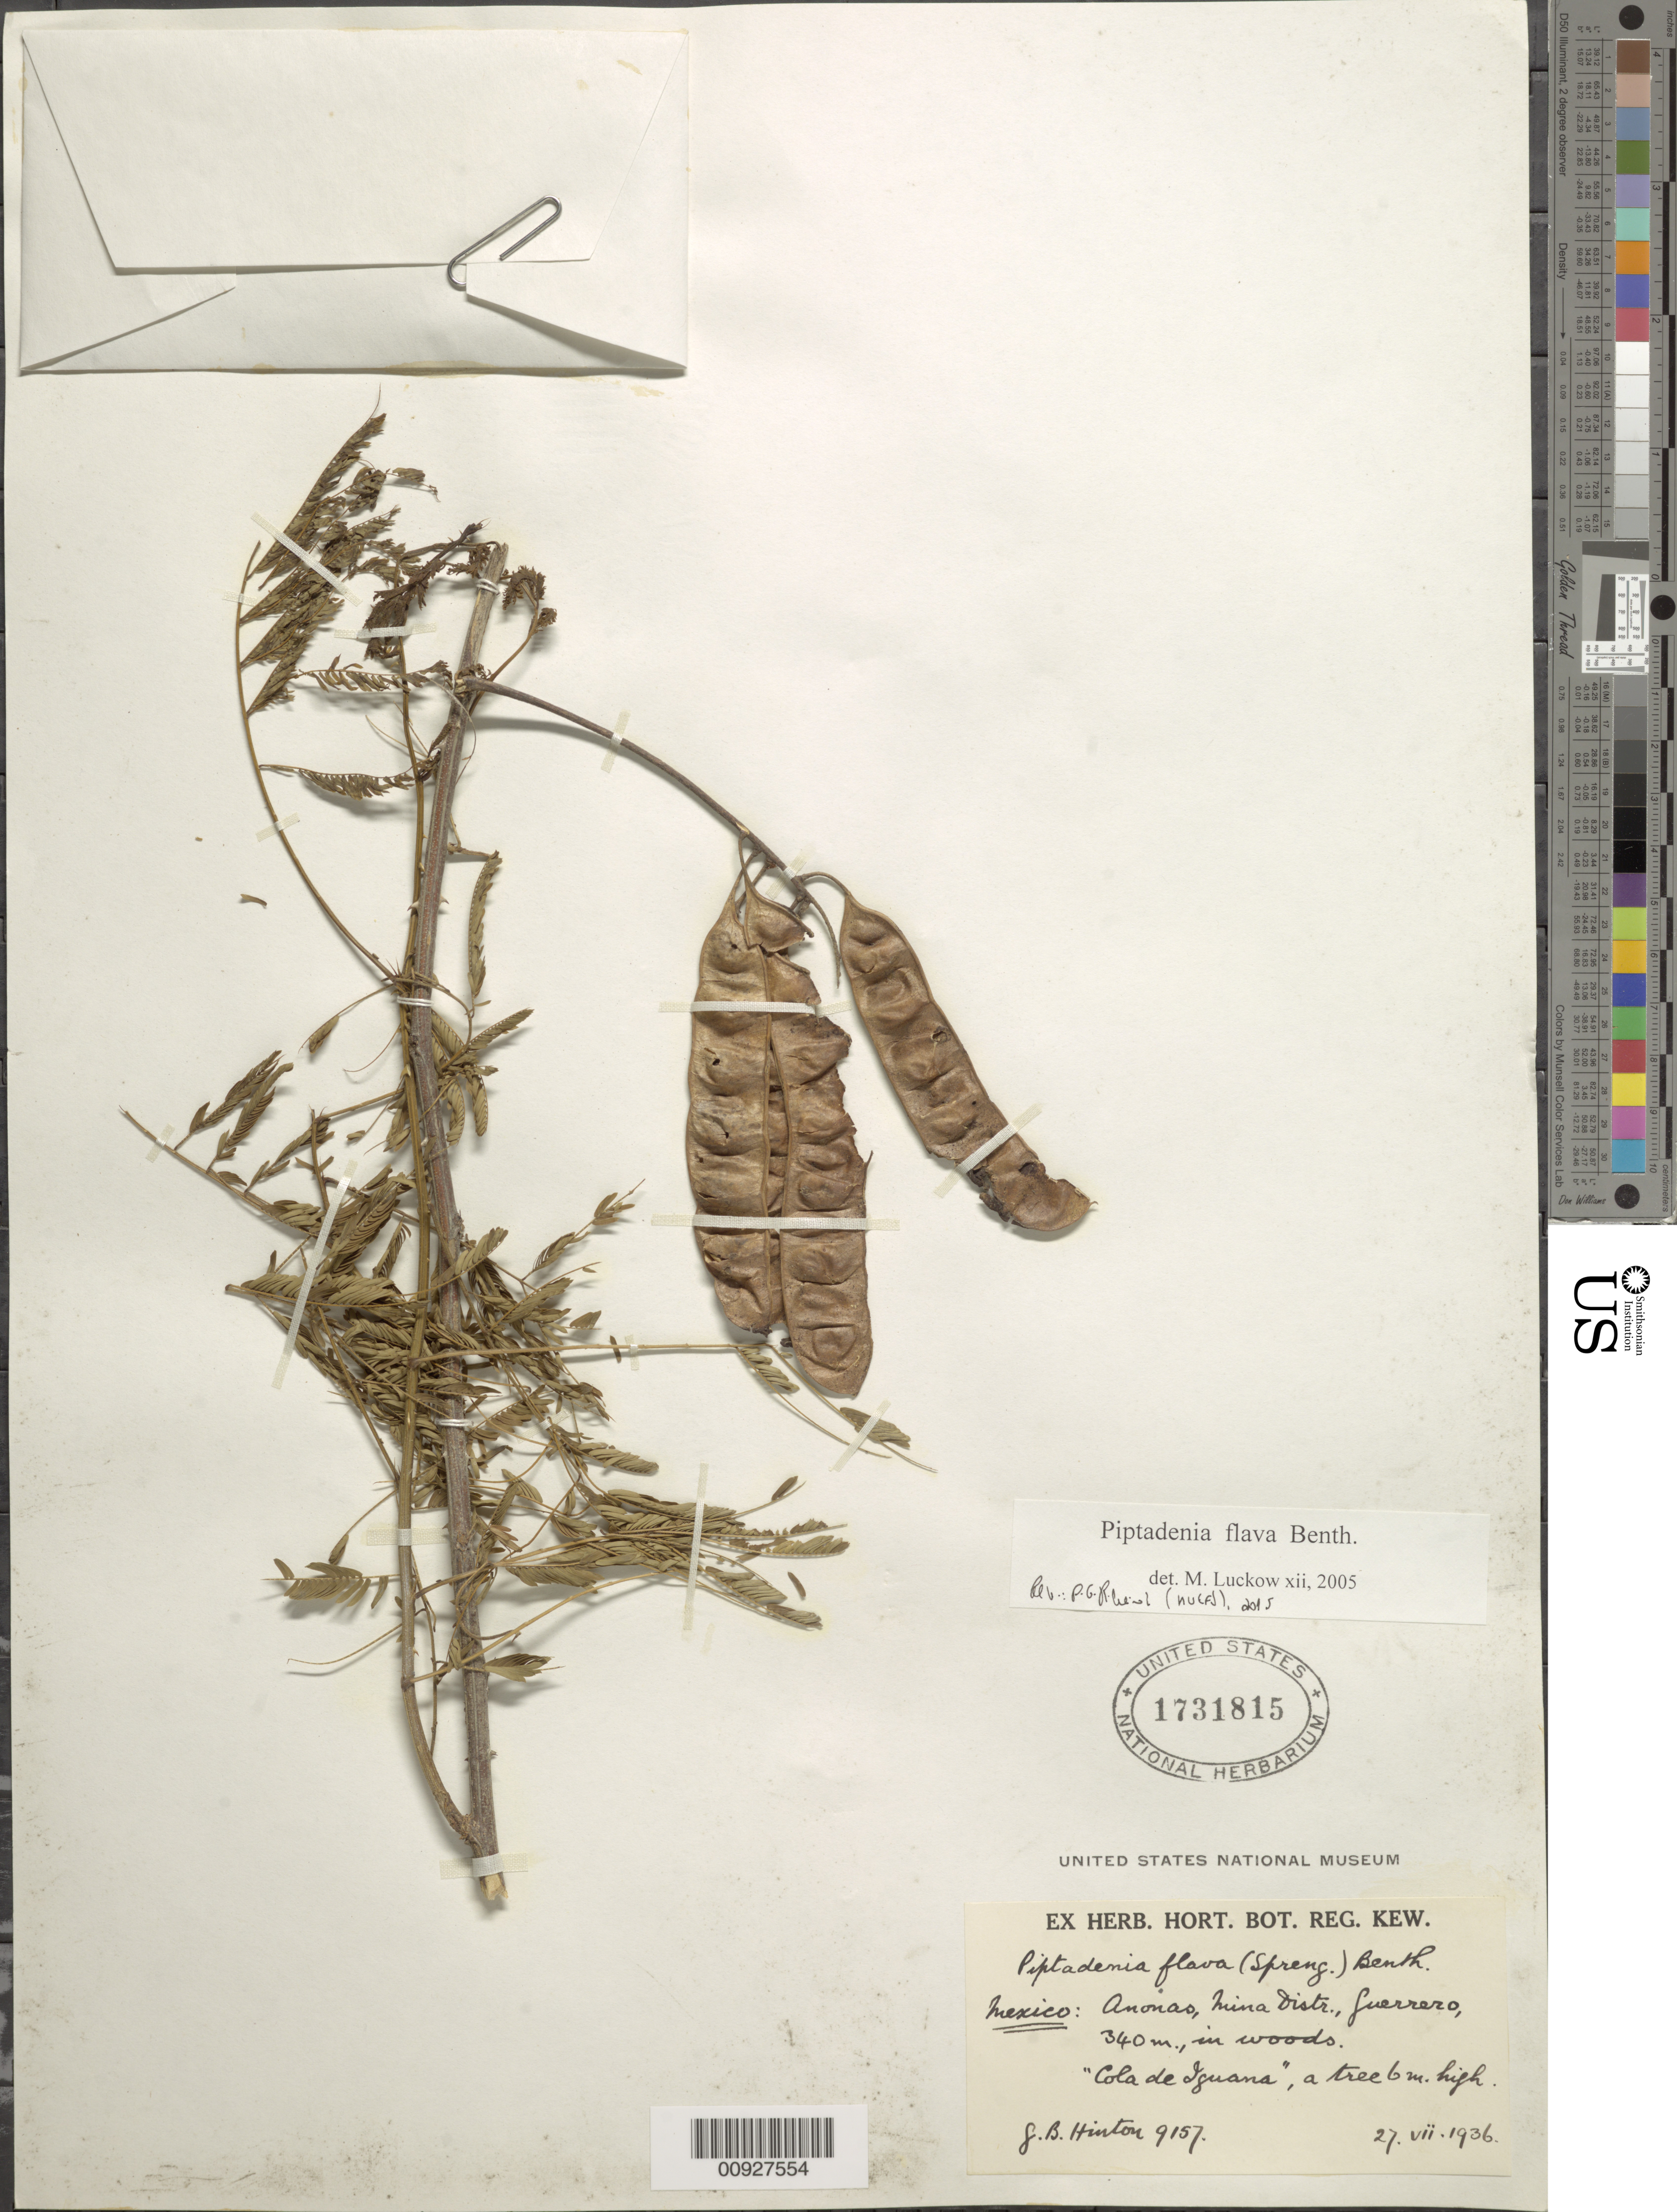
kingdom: Plantae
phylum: Tracheophyta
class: Magnoliopsida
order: Fabales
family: Fabaceae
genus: Piptadenia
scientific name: Piptadenia flava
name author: (DC.) Benth.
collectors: G. B. Hinton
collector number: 9157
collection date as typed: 27 Jul 1936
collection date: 1936-07-27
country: Mexico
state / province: Guerrero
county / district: Mina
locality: Anonas, Mina District, Guerrero.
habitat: In woods.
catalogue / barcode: US 1731815